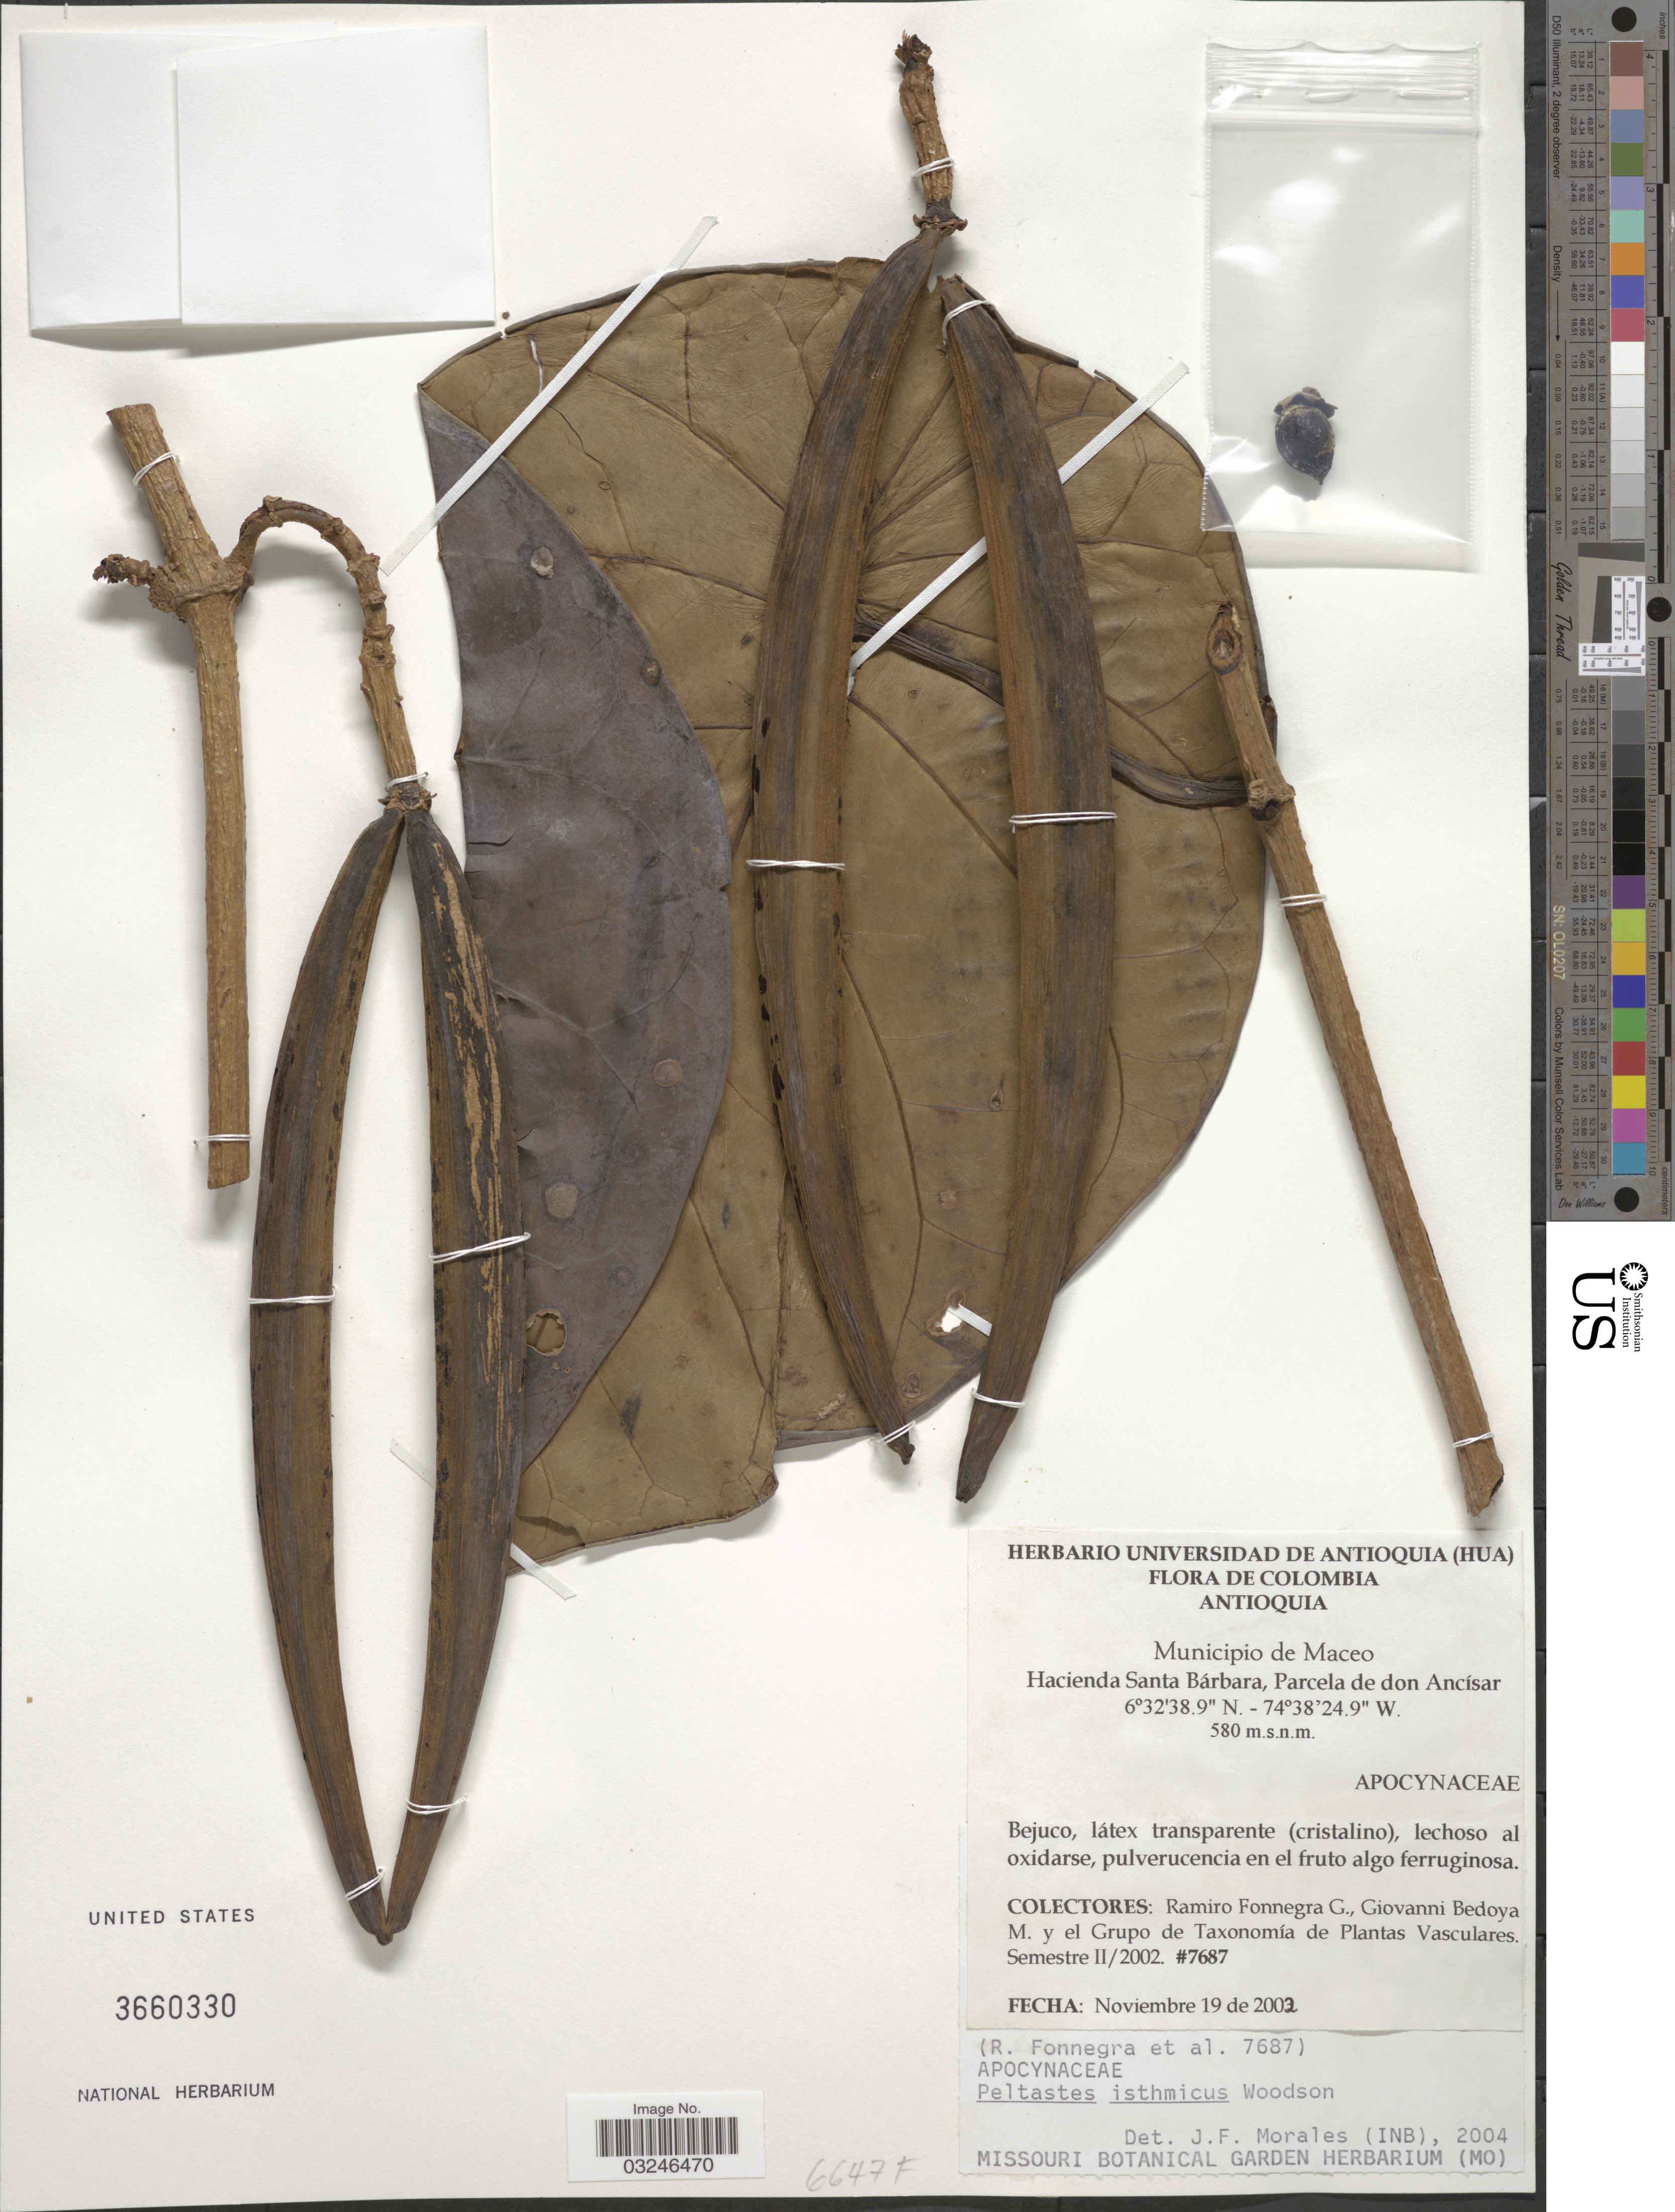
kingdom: Plantae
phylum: Tracheophyta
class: Magnoliopsida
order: Gentianales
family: Apocynaceae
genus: Peltastes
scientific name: Peltastes isthmicus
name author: Woodson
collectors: R. Fonnegra G., G. Bedoya M. & Grupo Taxonomía de Plantas Vasculares II/2000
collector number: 7687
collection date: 2002-11-19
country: Colombia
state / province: Antioquia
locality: Municipio de Maceo. Hacienda Santa Bárbara, Parcela de don Ancísar.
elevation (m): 580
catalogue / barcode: US 3660330